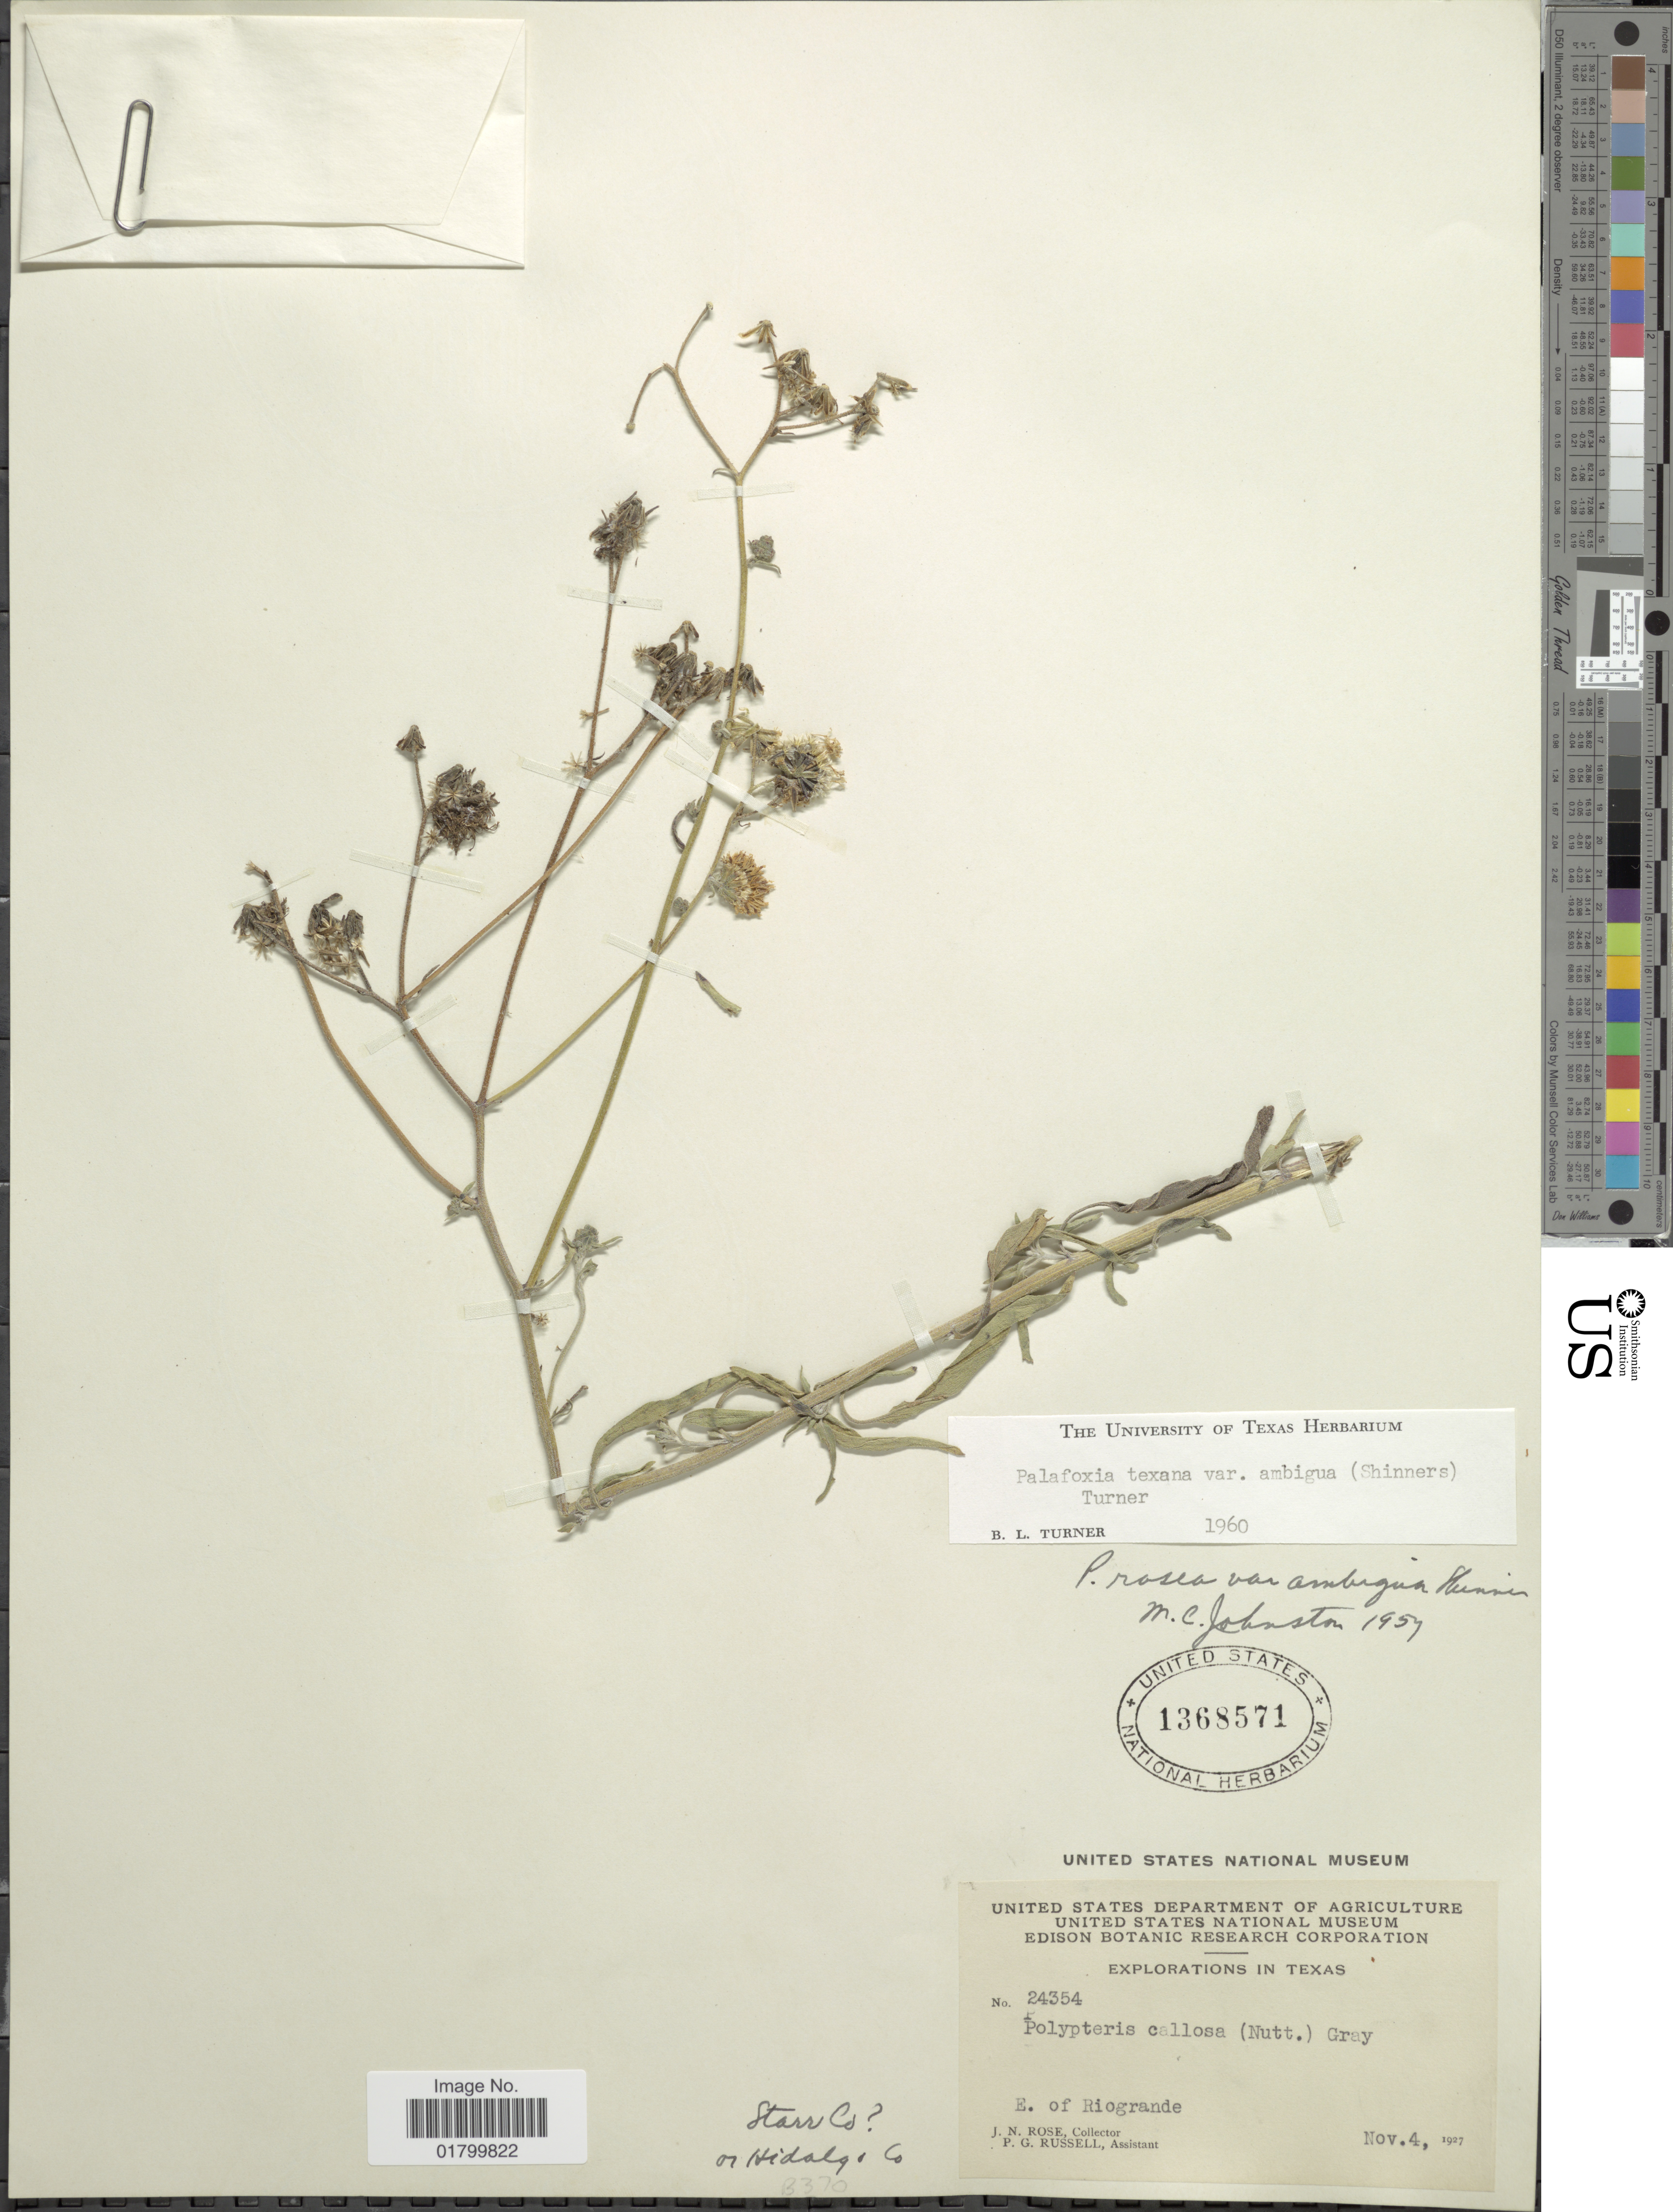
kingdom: Plantae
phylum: Tracheophyta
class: Magnoliopsida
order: Asterales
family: Asteraceae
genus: Palafoxia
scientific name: Palafoxia texana var. ambigua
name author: (Shinners) B.L. Turner & M.I. Morris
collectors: J. N. Rose & P. G. Russell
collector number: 24354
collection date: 1927-11-04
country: United States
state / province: Texas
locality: E. of Rio Grande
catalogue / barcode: US 1368571